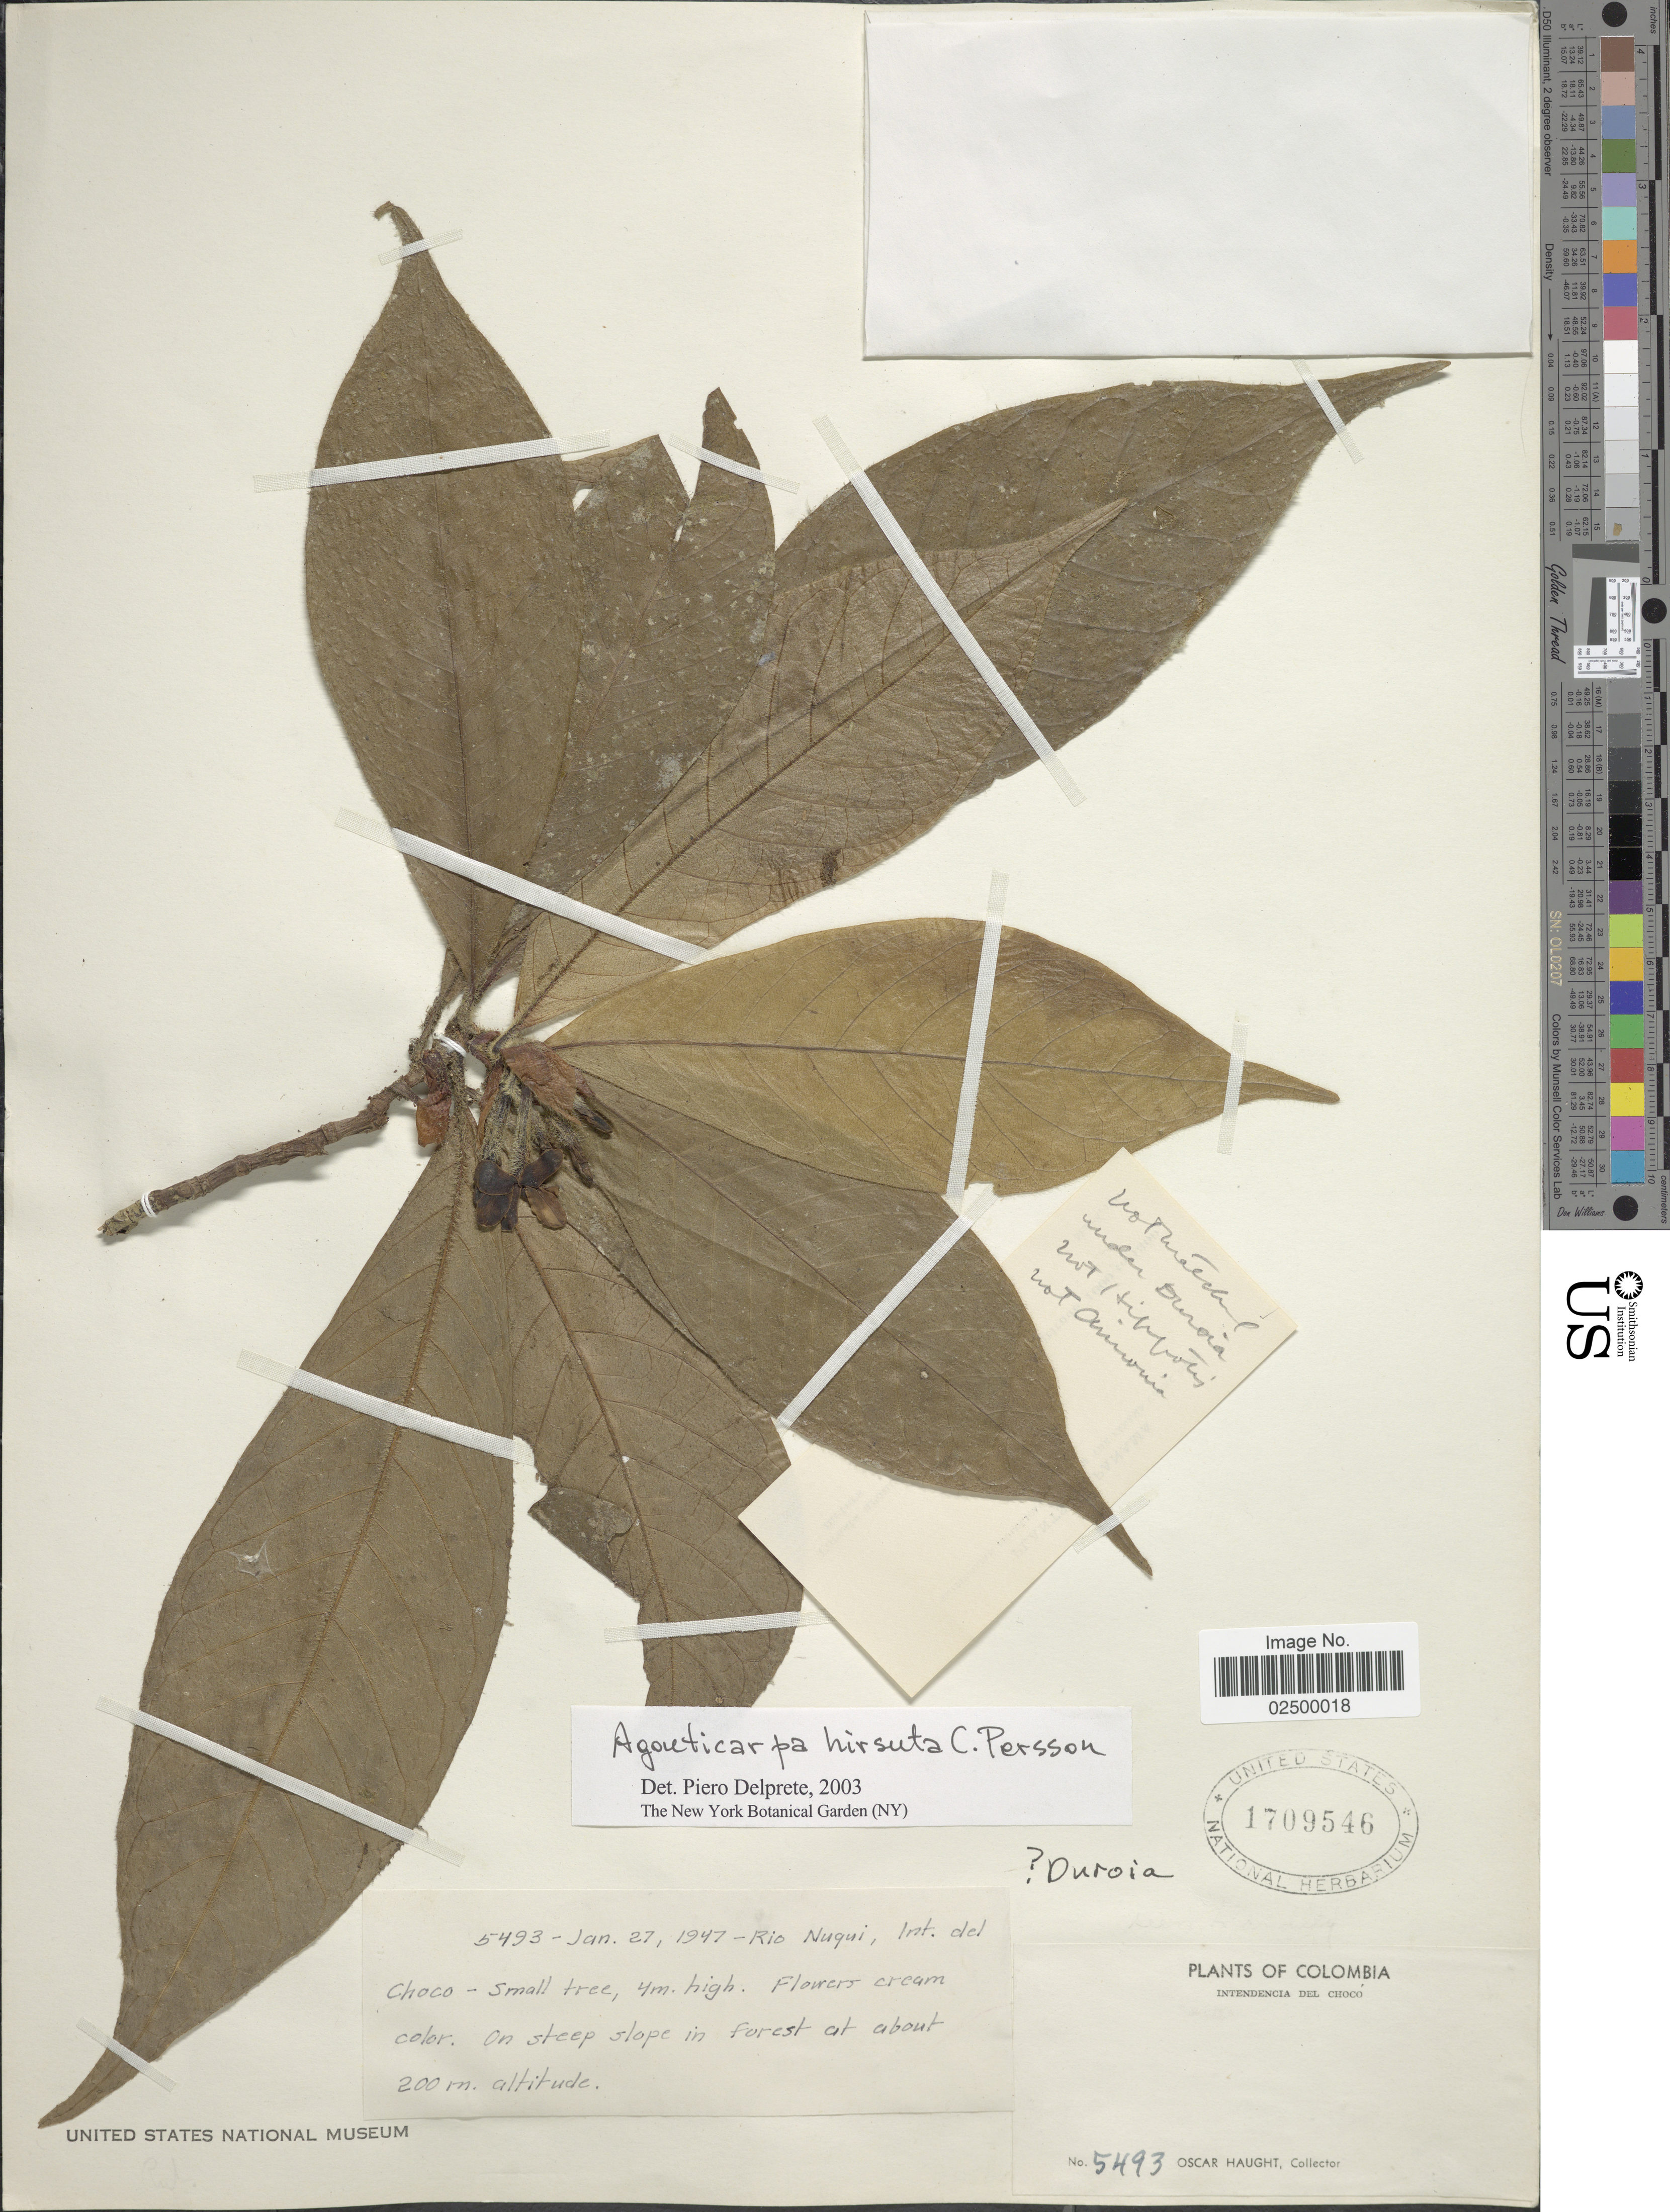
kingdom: Plantae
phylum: Tracheophyta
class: Magnoliopsida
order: Gentianales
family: Rubiaceae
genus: Agouticarpa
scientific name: Agouticarpa hirsuta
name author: C.H. Perss.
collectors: O. Haught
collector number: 5493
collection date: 1947-01-27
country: Colombia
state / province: Chocó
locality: Rio Nuqui, Int. del Choco, on steep slope in forest at about, Duroia [unsure placement]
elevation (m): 200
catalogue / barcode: US 1709546